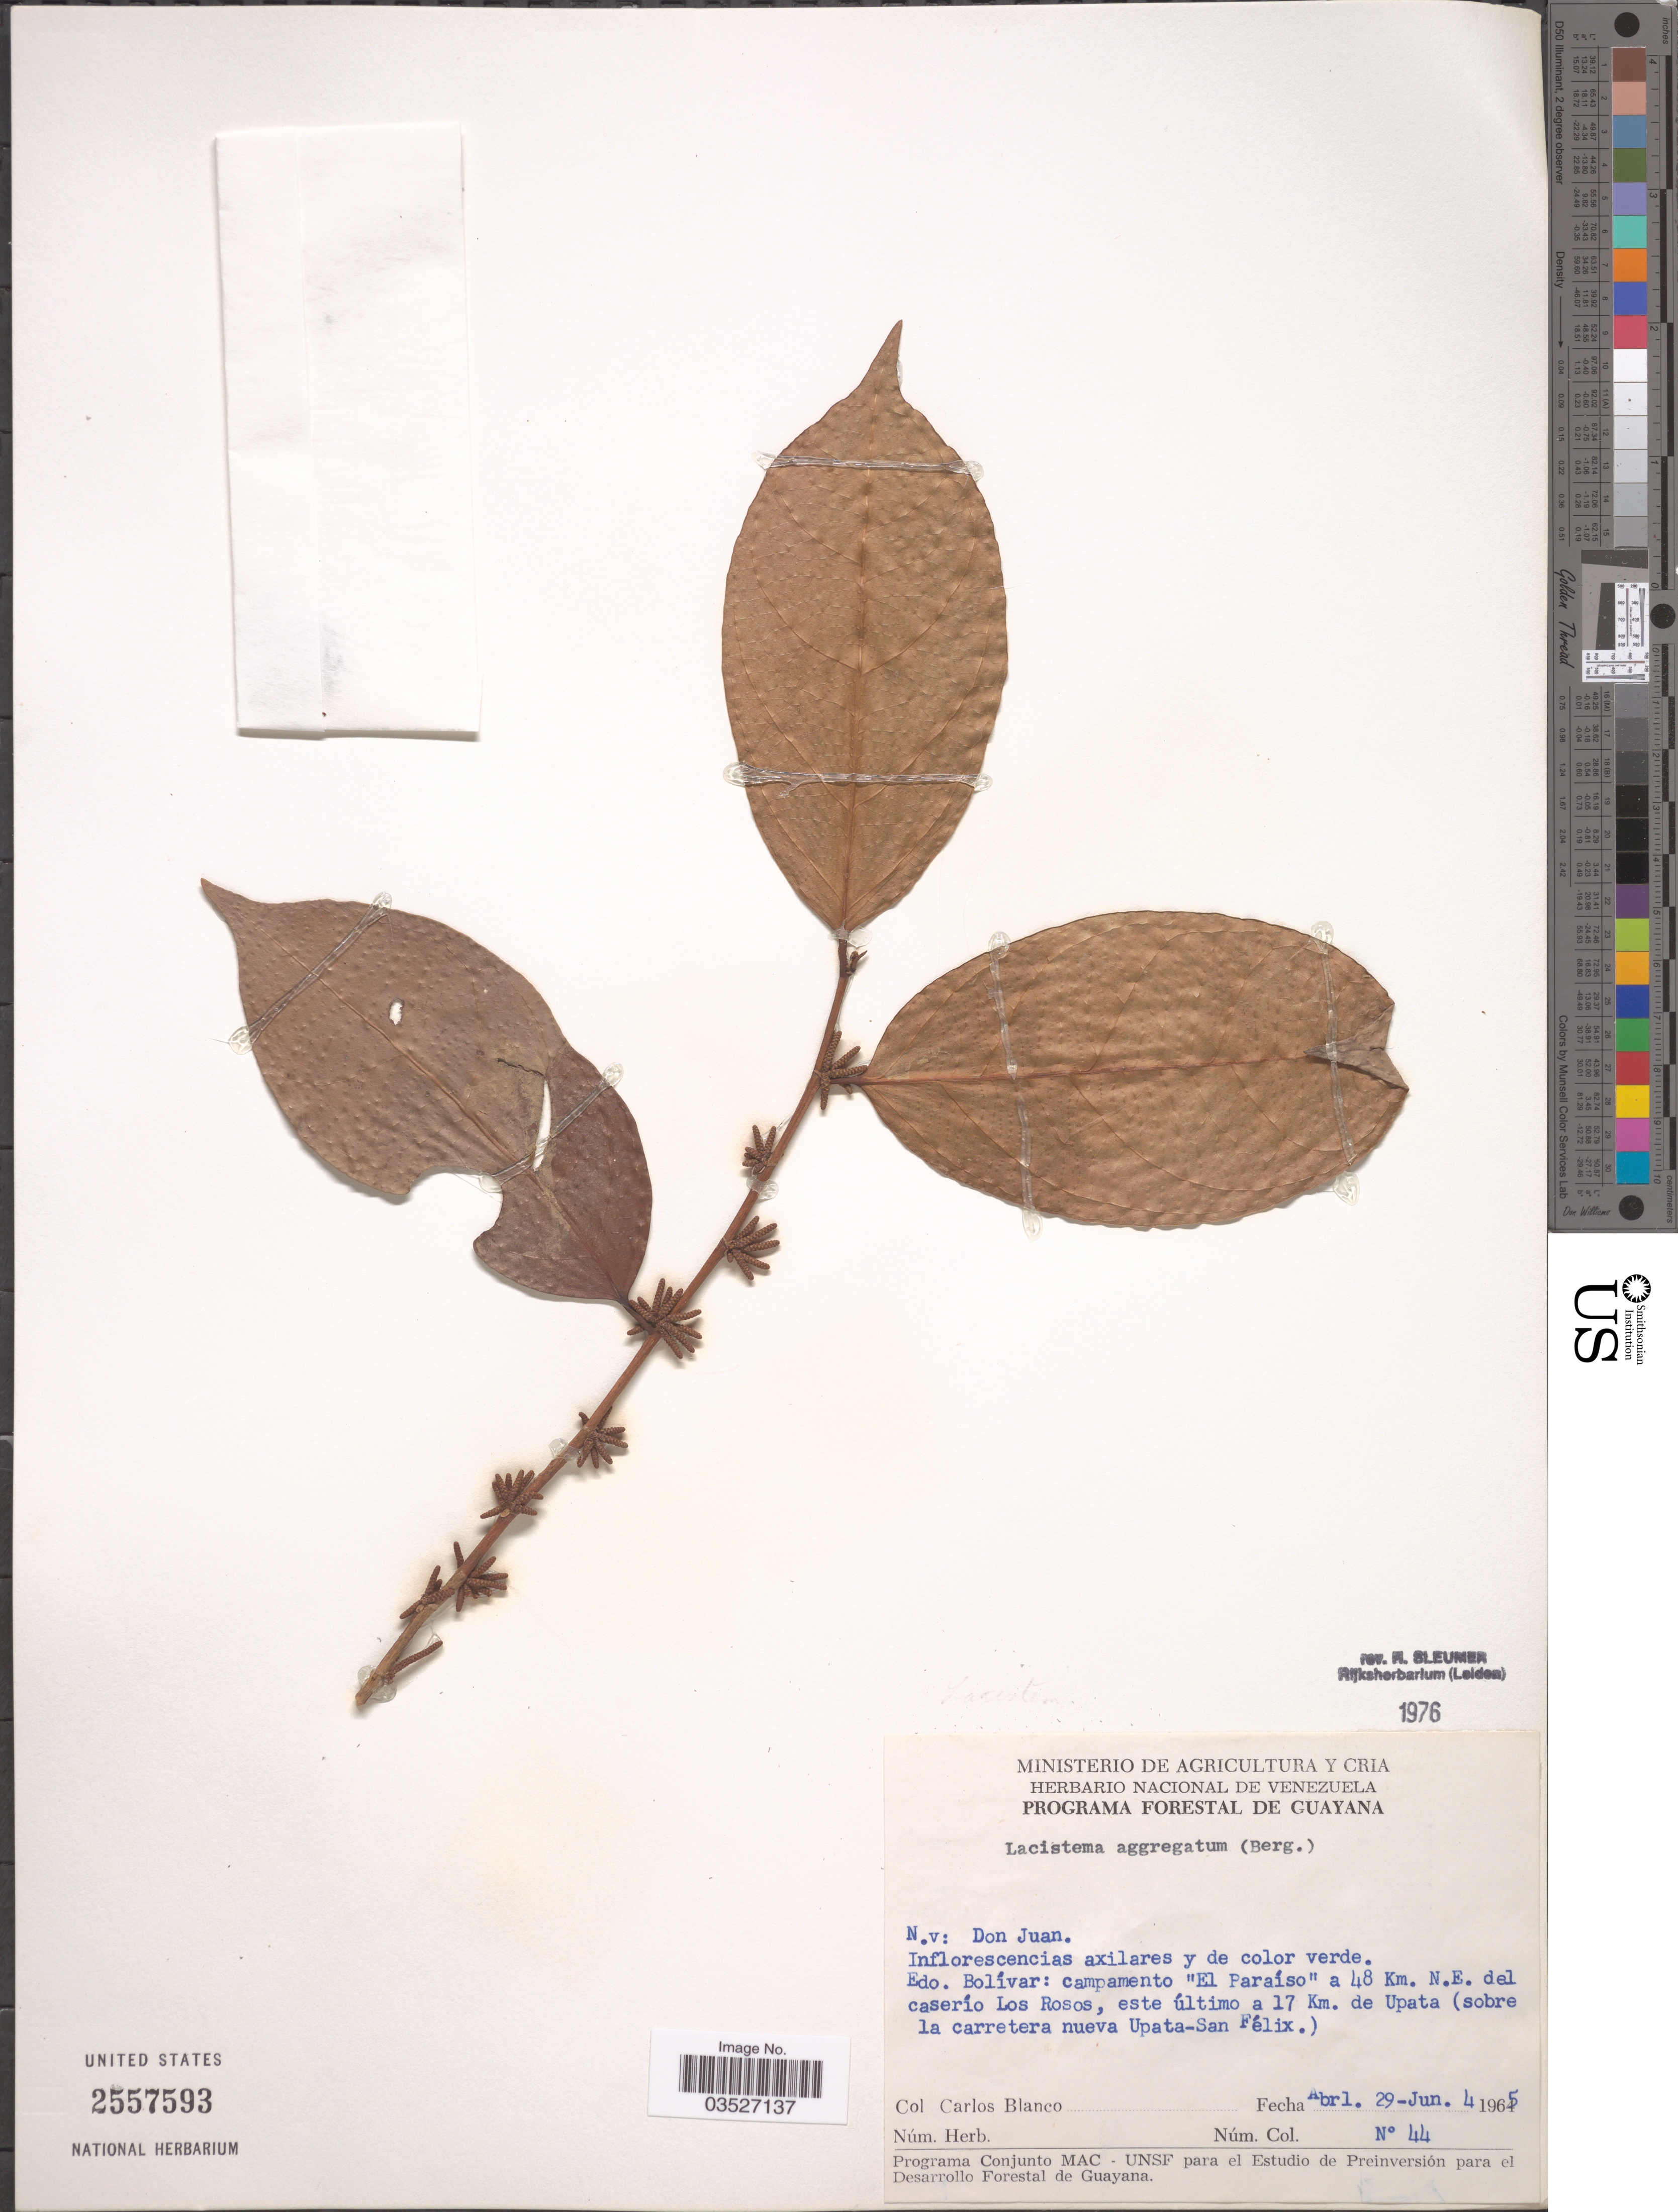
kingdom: Plantae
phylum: Tracheophyta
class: Magnoliopsida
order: Malpighiales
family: Lacistemataceae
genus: Lacistema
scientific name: Lacistema aggregatum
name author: (P.J. Bergius) Rusby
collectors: C. Blanco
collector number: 44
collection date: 1965-04-29/1965-06-04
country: Venezuela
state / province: Bolivar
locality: Campamento "El Paraíso" a 48 Km. N. E. del caserío Los Rosos, este último a 17 Km. de Upata (sobre la carretera nueva Upata-San Félix).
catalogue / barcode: US 2557593